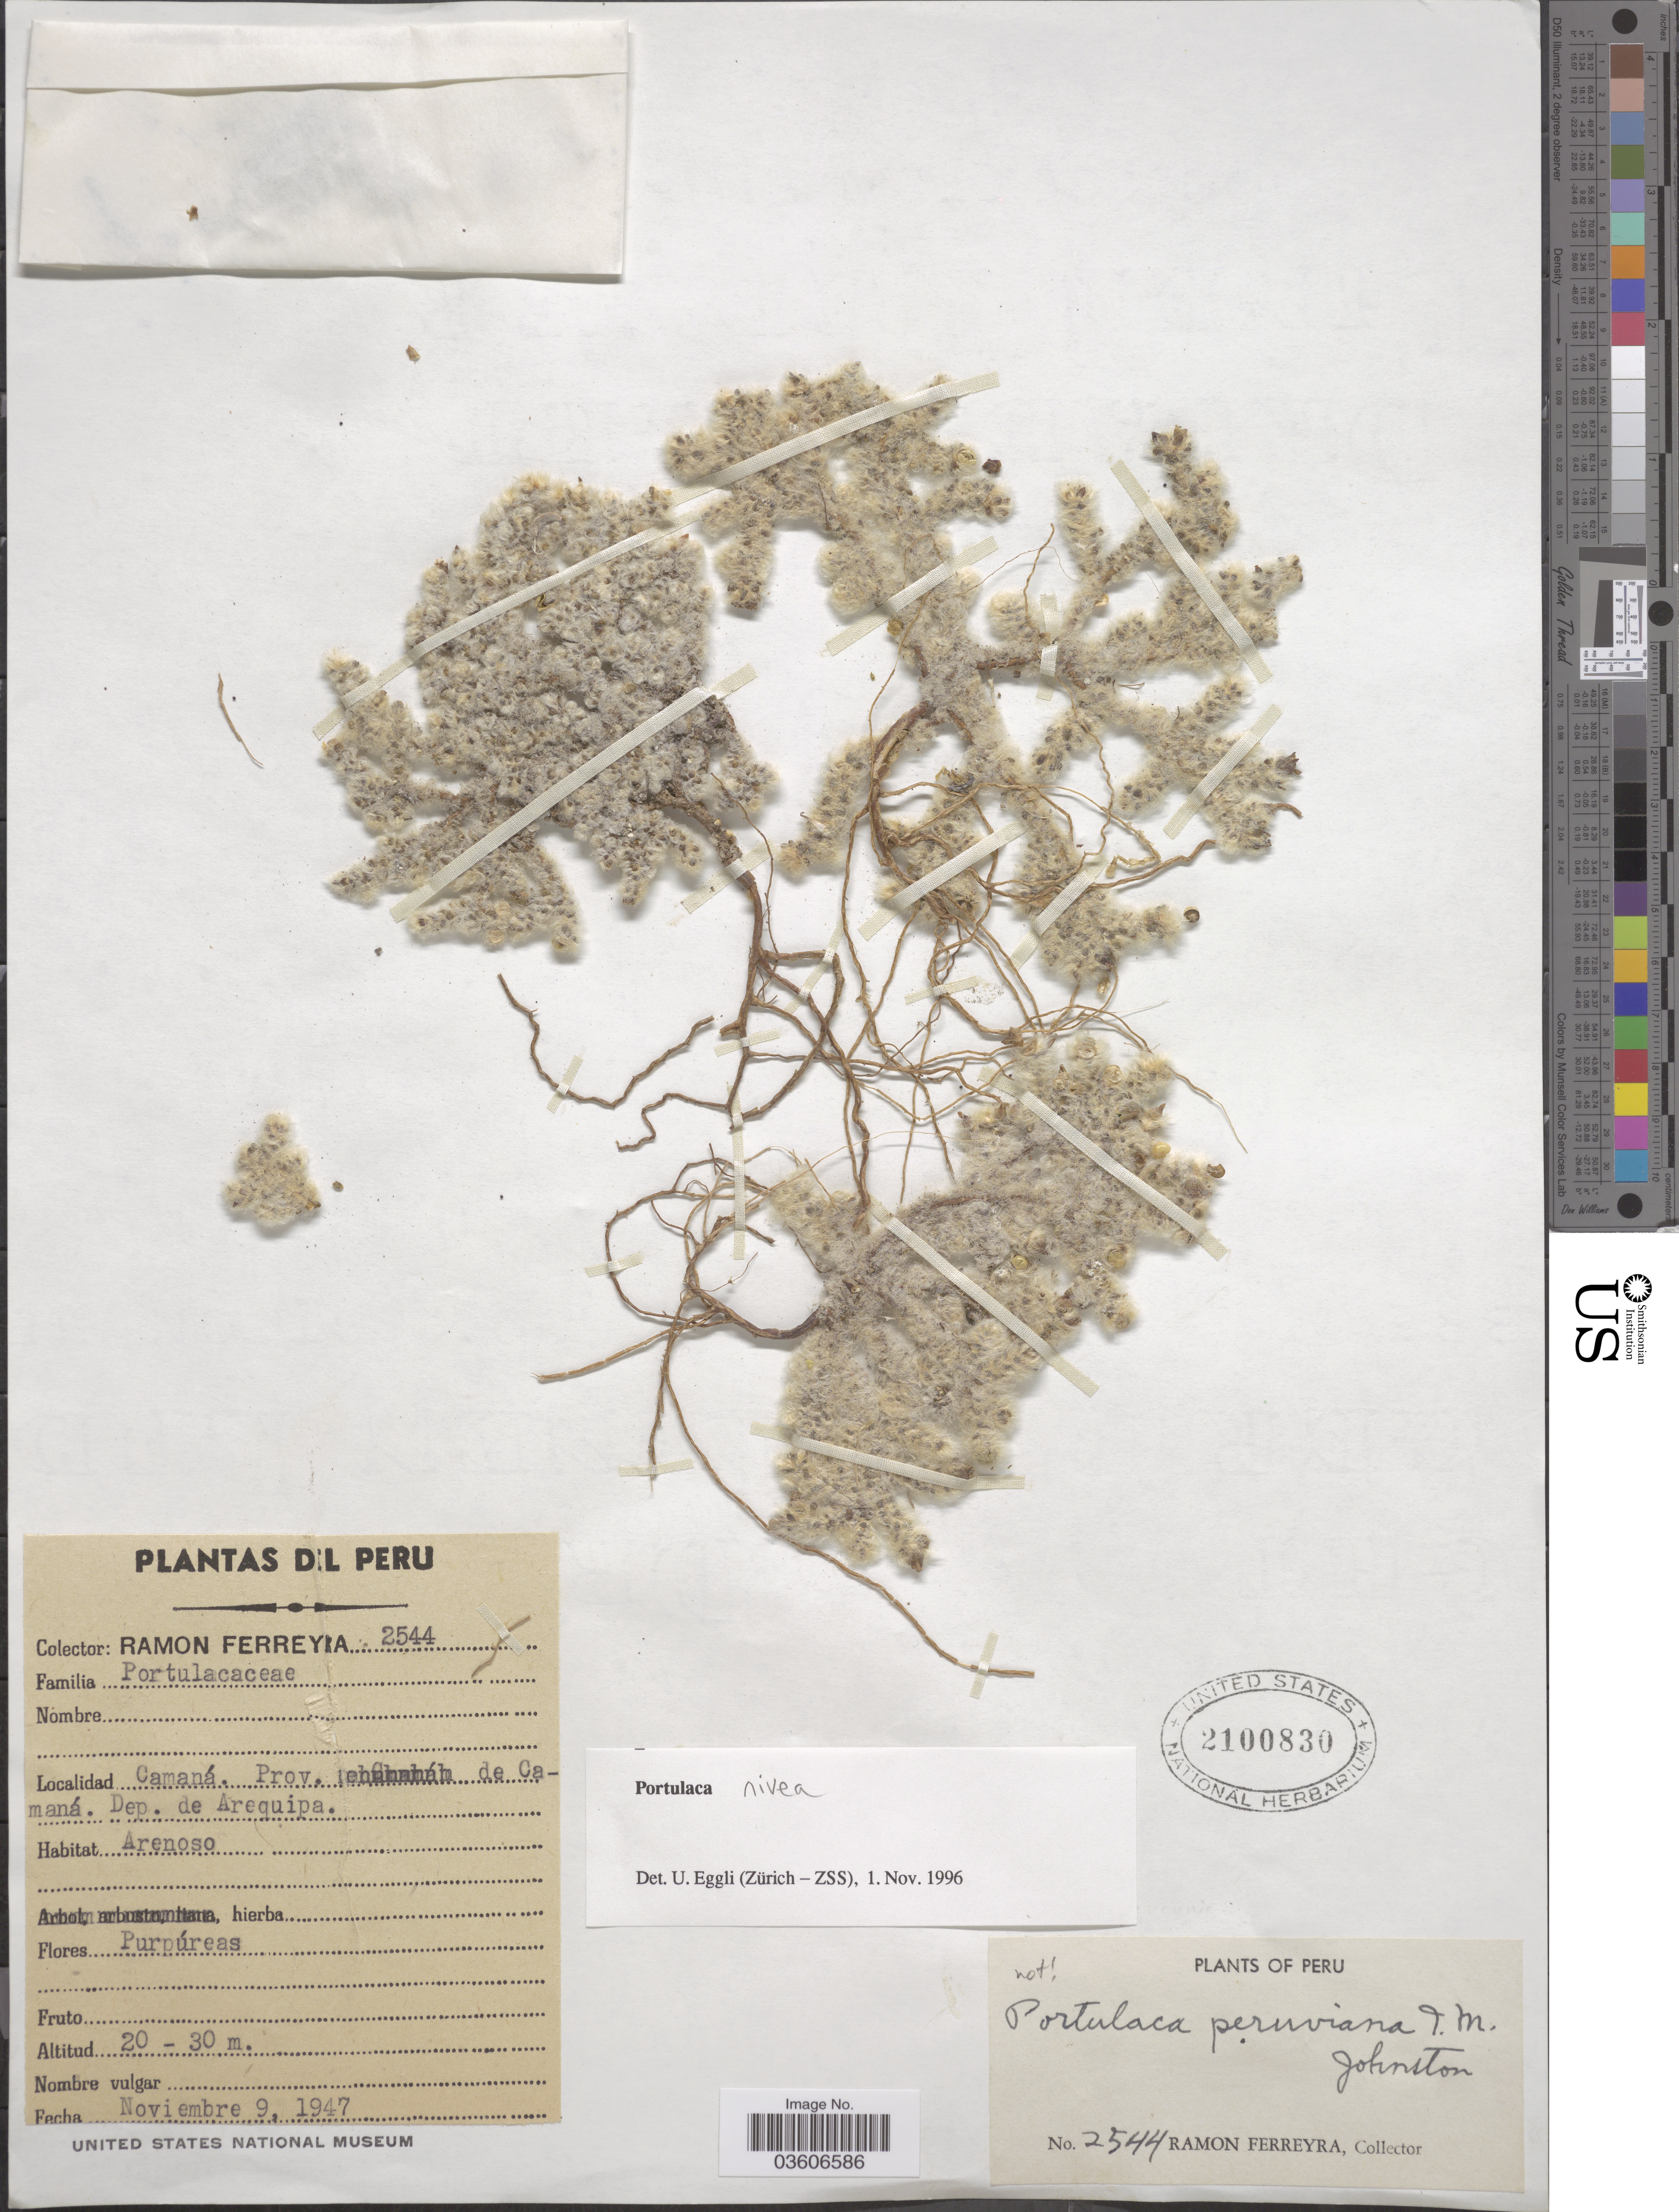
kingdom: Plantae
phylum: Tracheophyta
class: Magnoliopsida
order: Caryophyllales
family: Portulacaceae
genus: Portulaca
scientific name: Portulaca nivea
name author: Poelln.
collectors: R. A. Ferreyra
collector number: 2544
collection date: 1947-11-09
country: Peru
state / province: Arequipa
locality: Camaná. Prov. de Camaná. Dep. de Arequipa.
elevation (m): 20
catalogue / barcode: US 2100830